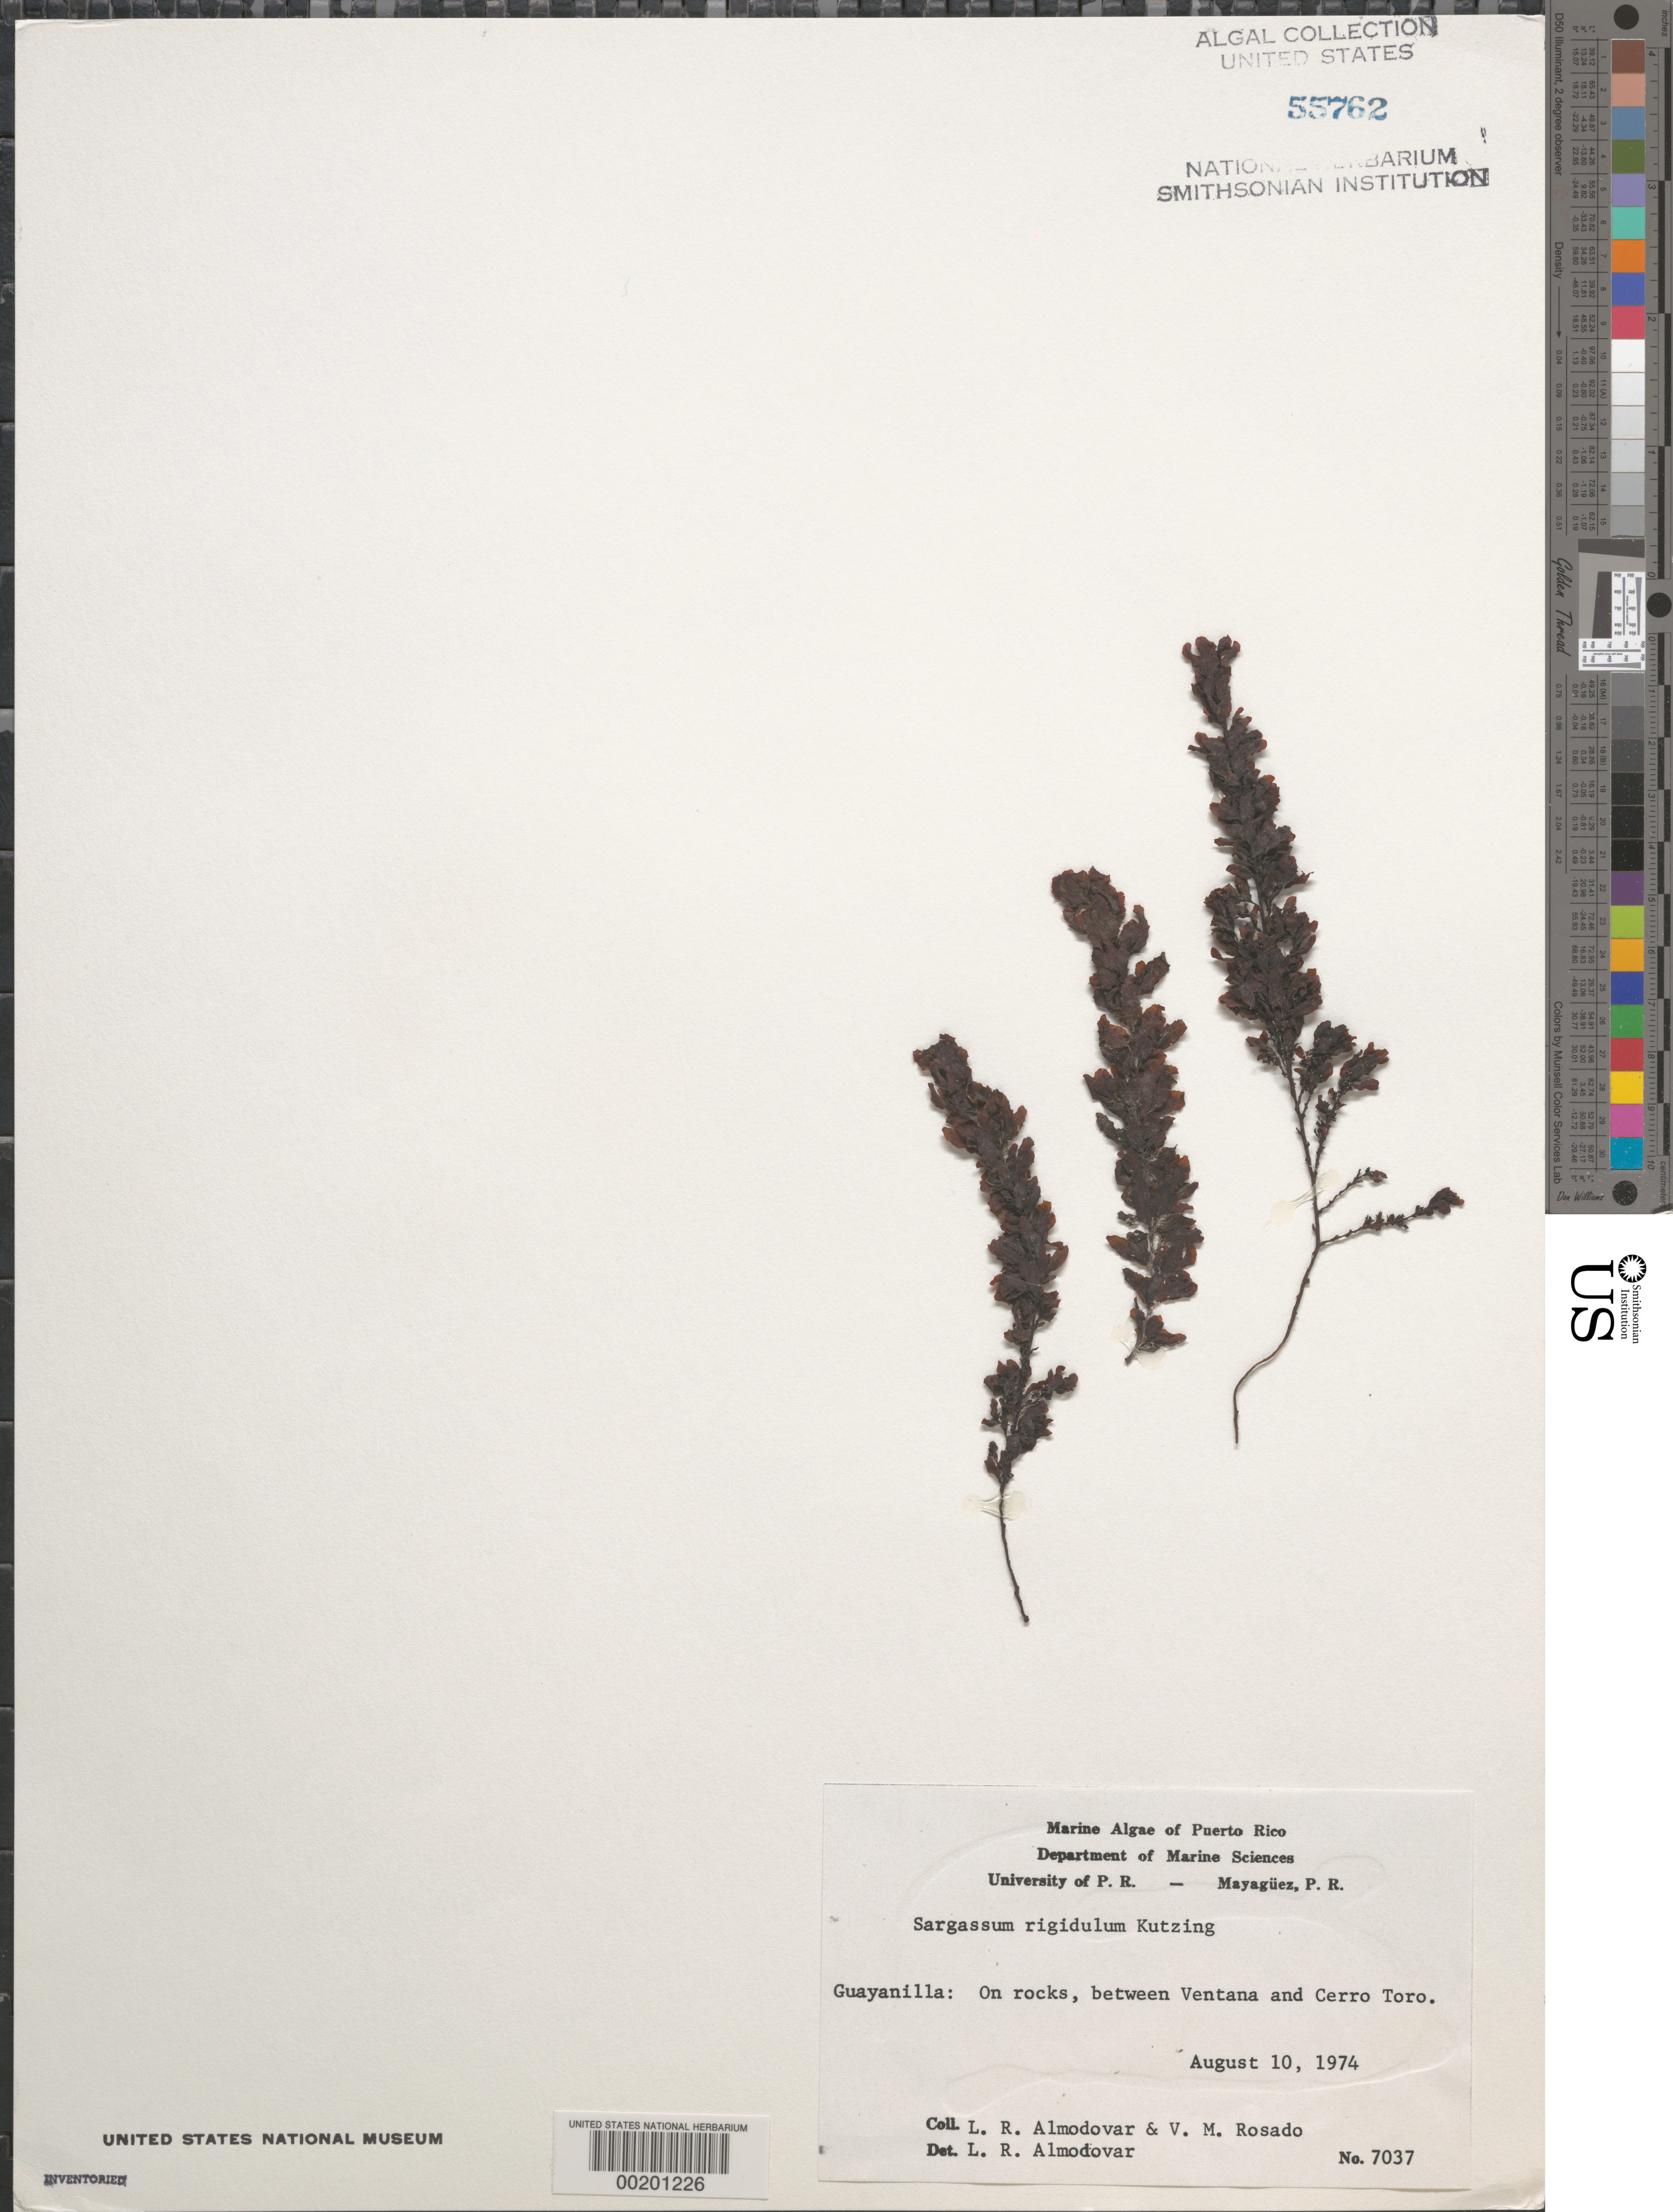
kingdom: Chromista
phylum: Ochrophyta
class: Phaeophyceae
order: Fucales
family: Sargassaceae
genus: Sargassum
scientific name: Sargassum rigidulum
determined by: Almodovar, L. R.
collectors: L. Almodovar & V. Rosado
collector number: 7037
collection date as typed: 10 Aug 1974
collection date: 1974-08-10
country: Puerto Rico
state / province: Guayanilla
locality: Between ventana and cerro toro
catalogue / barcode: US 55762